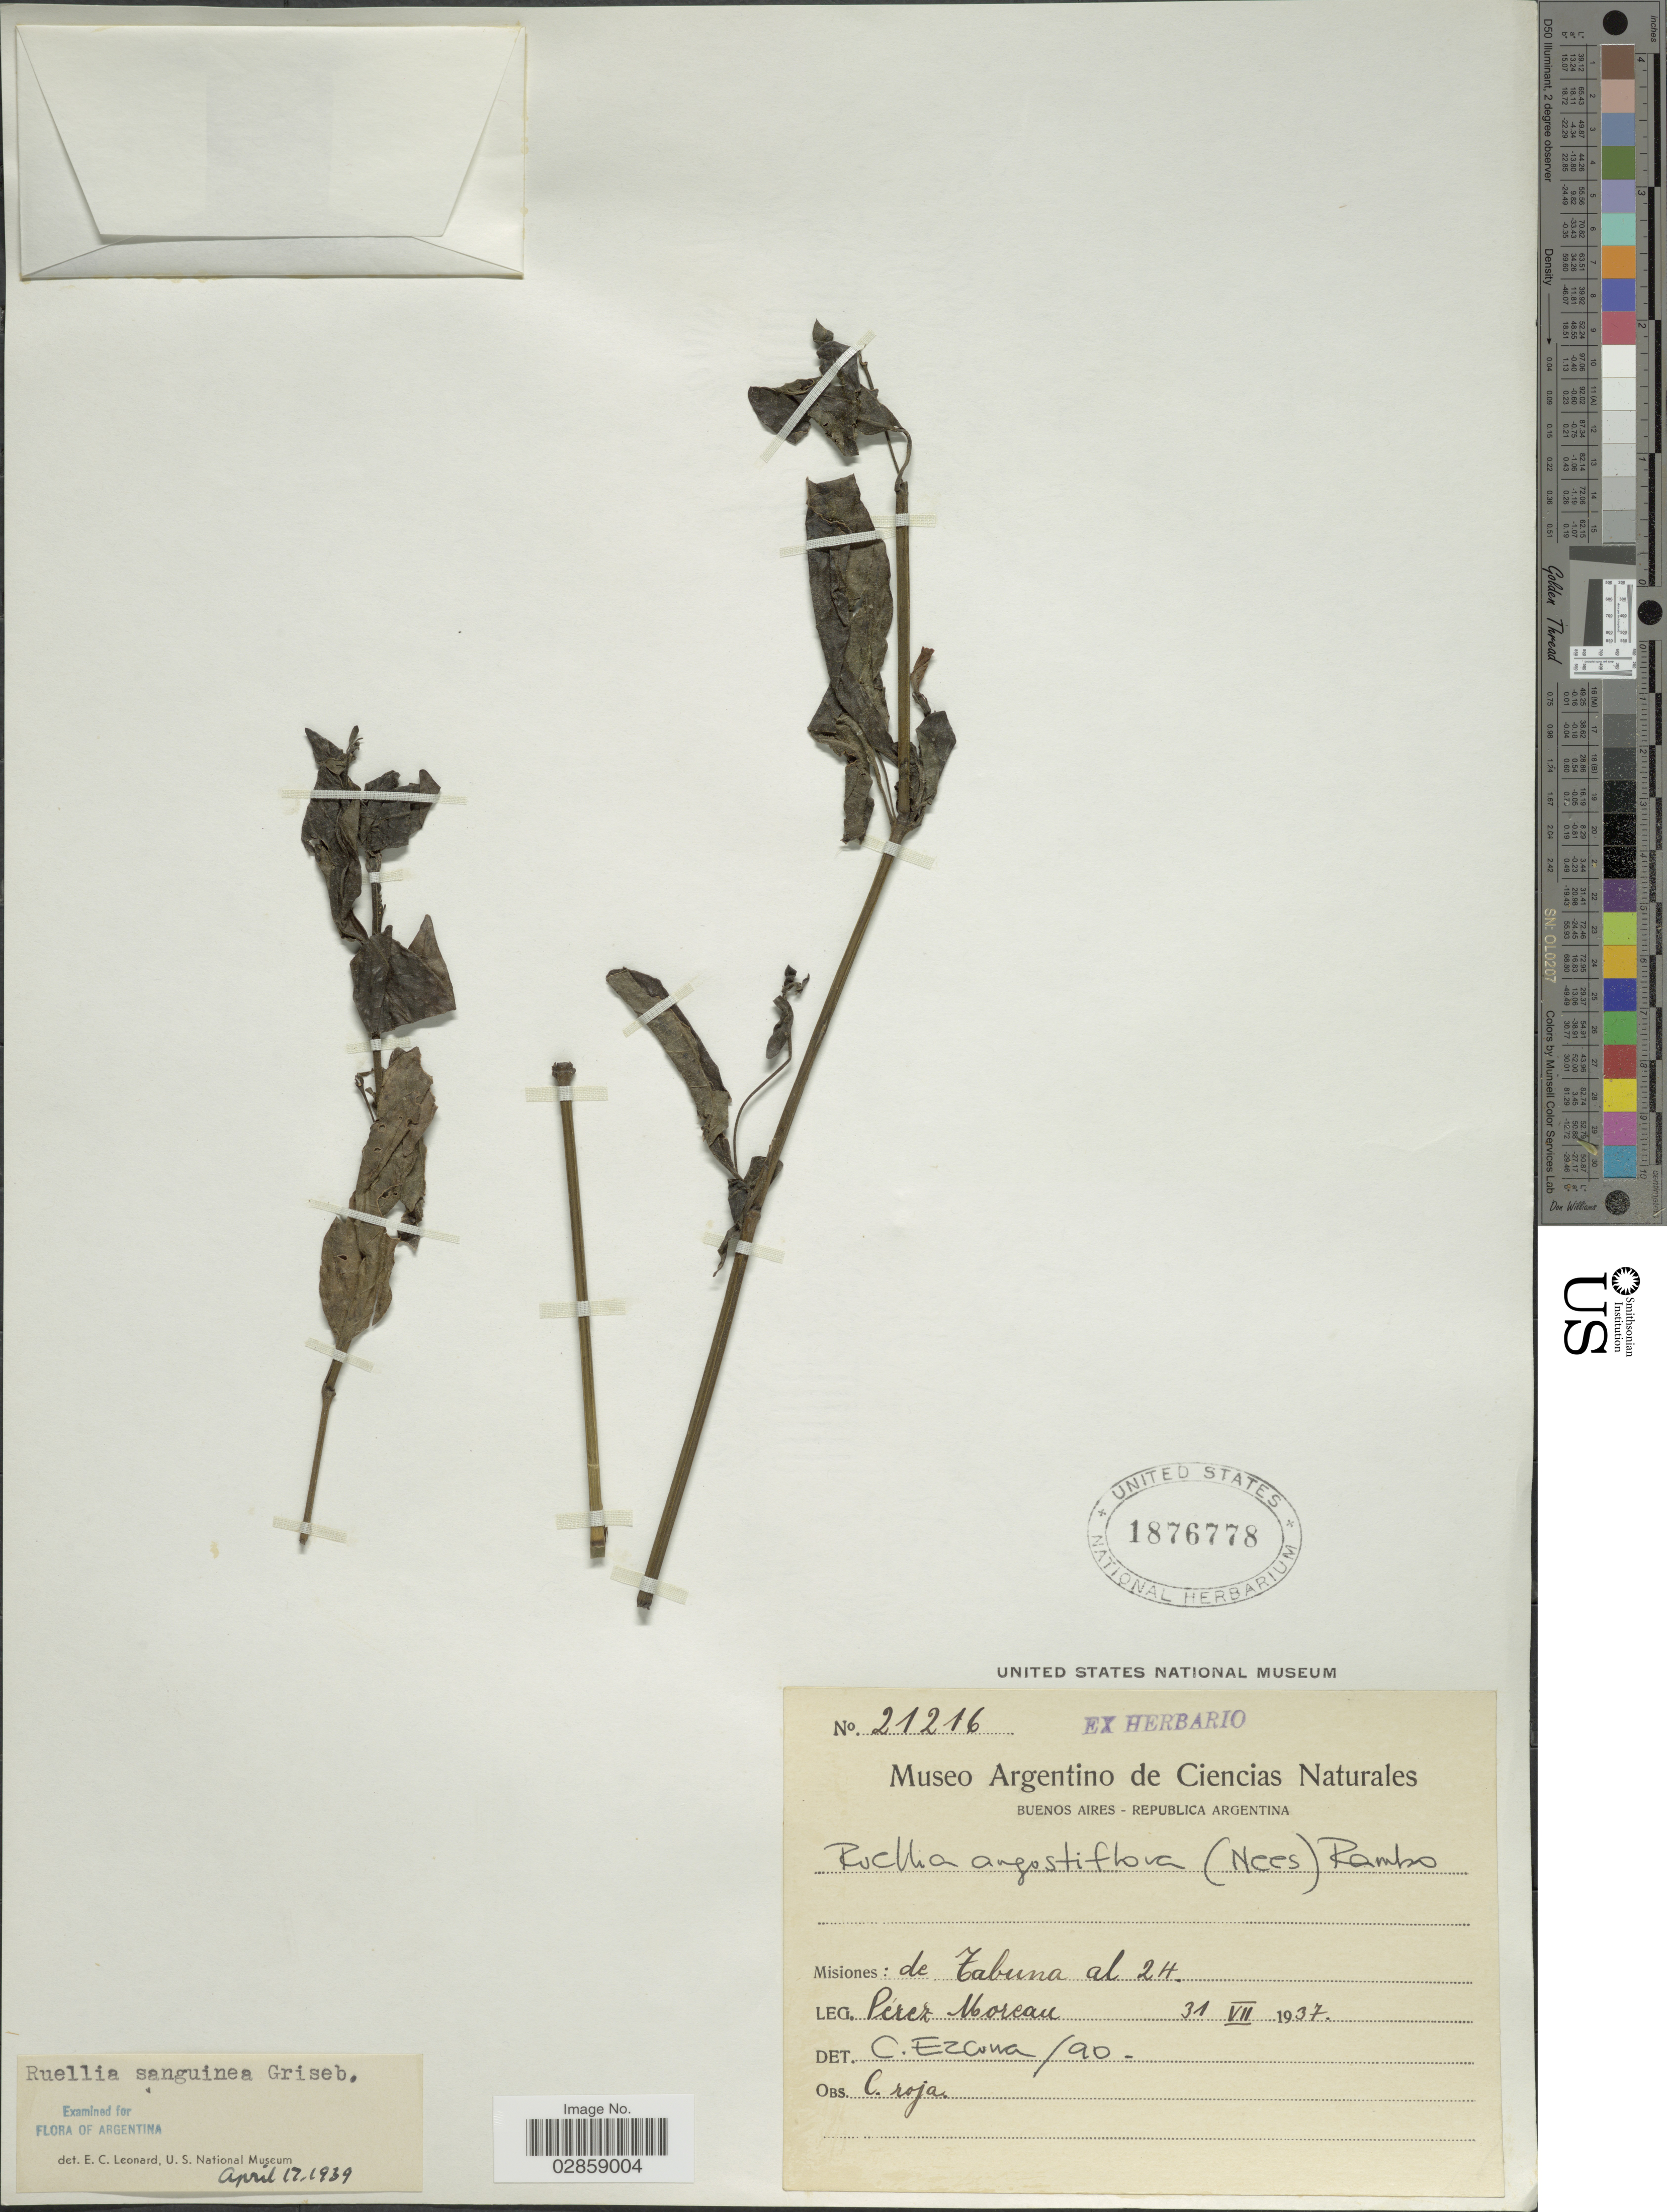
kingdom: Plantae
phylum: Tracheophyta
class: Magnoliopsida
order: Lamiales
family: Acanthaceae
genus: Ruellia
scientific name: Ruellia angustiflora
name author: (Nees) Lindau ex Rambo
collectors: P. Moreau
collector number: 21216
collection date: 1937-07-31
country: Argentina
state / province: Misiones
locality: De Tabuna al 24.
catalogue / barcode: US 1876778